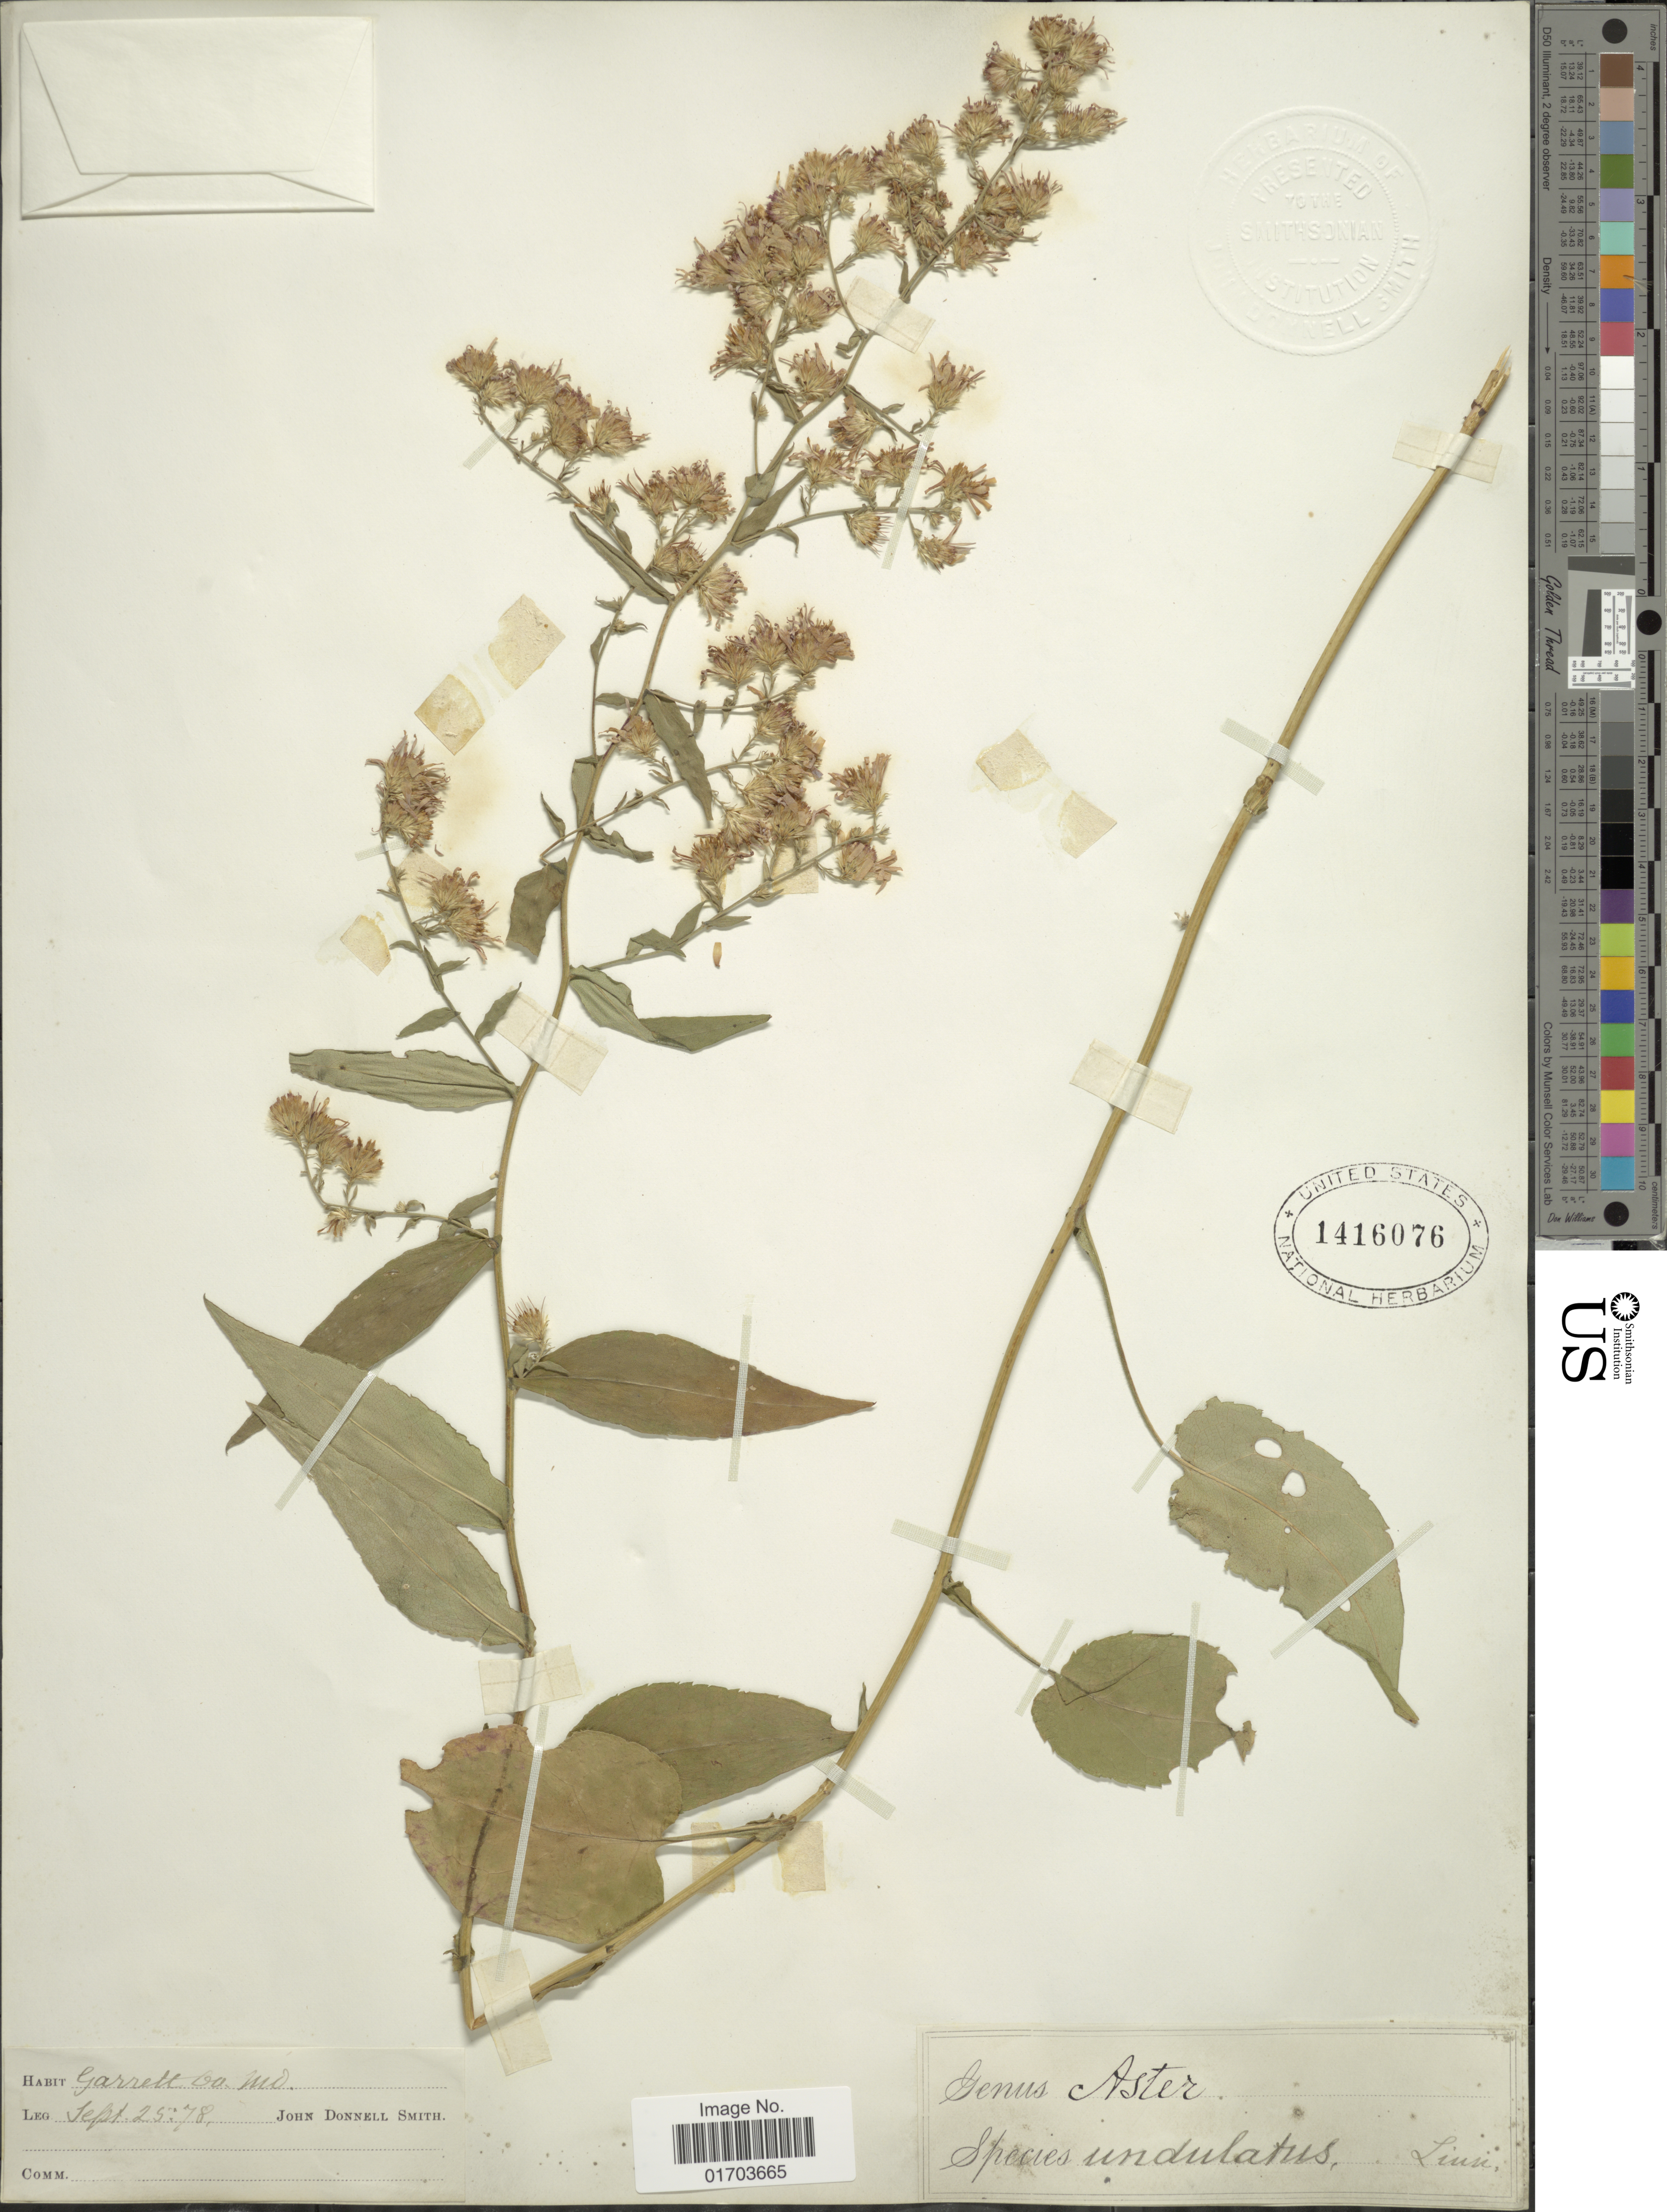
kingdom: Plantae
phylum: Tracheophyta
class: Magnoliopsida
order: Asterales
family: Asteraceae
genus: Symphyotrichum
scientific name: Symphyotrichum undulatum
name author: (L.) G.L. Nesom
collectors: J. Donnell Smith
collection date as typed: Transcribed d/m/y: 25/9/78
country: United States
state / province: Maryland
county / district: Garrett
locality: Garrett Co., Md.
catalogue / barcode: US 1416076